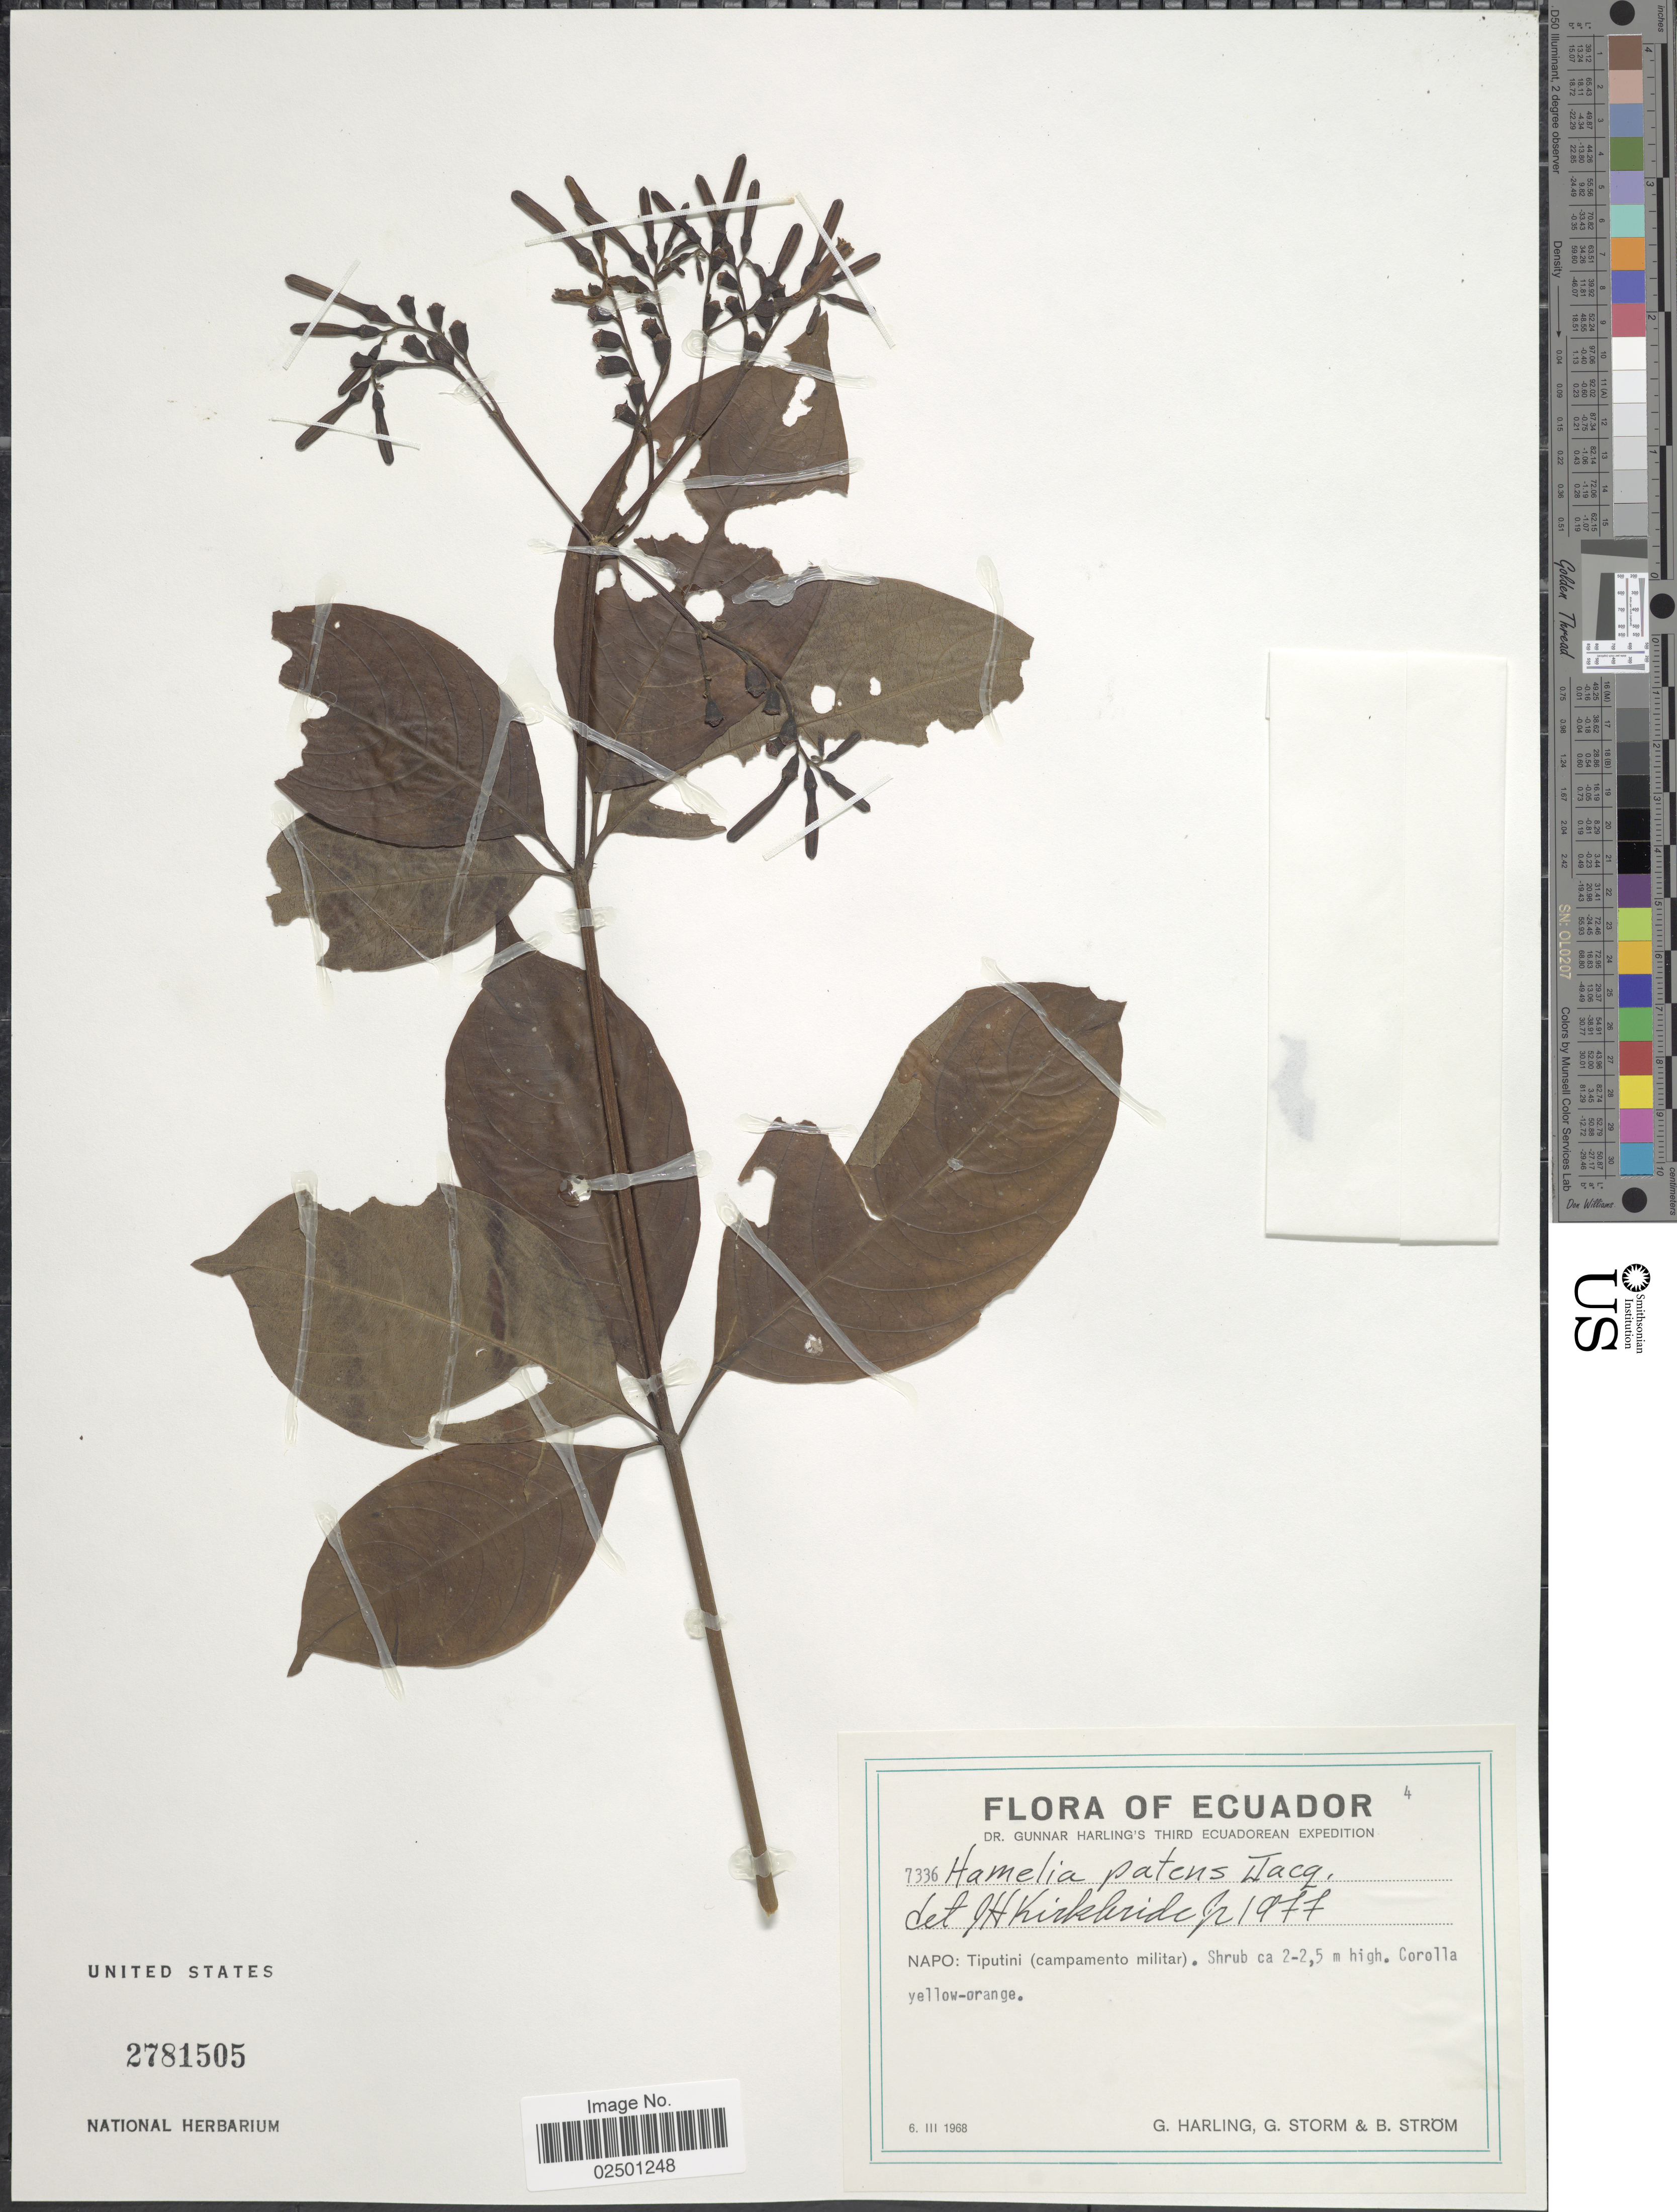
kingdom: Plantae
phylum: Tracheophyta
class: Magnoliopsida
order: Gentianales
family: Rubiaceae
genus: Hamelia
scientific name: Hamelia patens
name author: Jacq.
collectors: G. Harling, G. Storm & B. Ström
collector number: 7336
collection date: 1968-03-06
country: Ecuador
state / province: Napo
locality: Tiputini (campamento militar).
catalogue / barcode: US 2781505